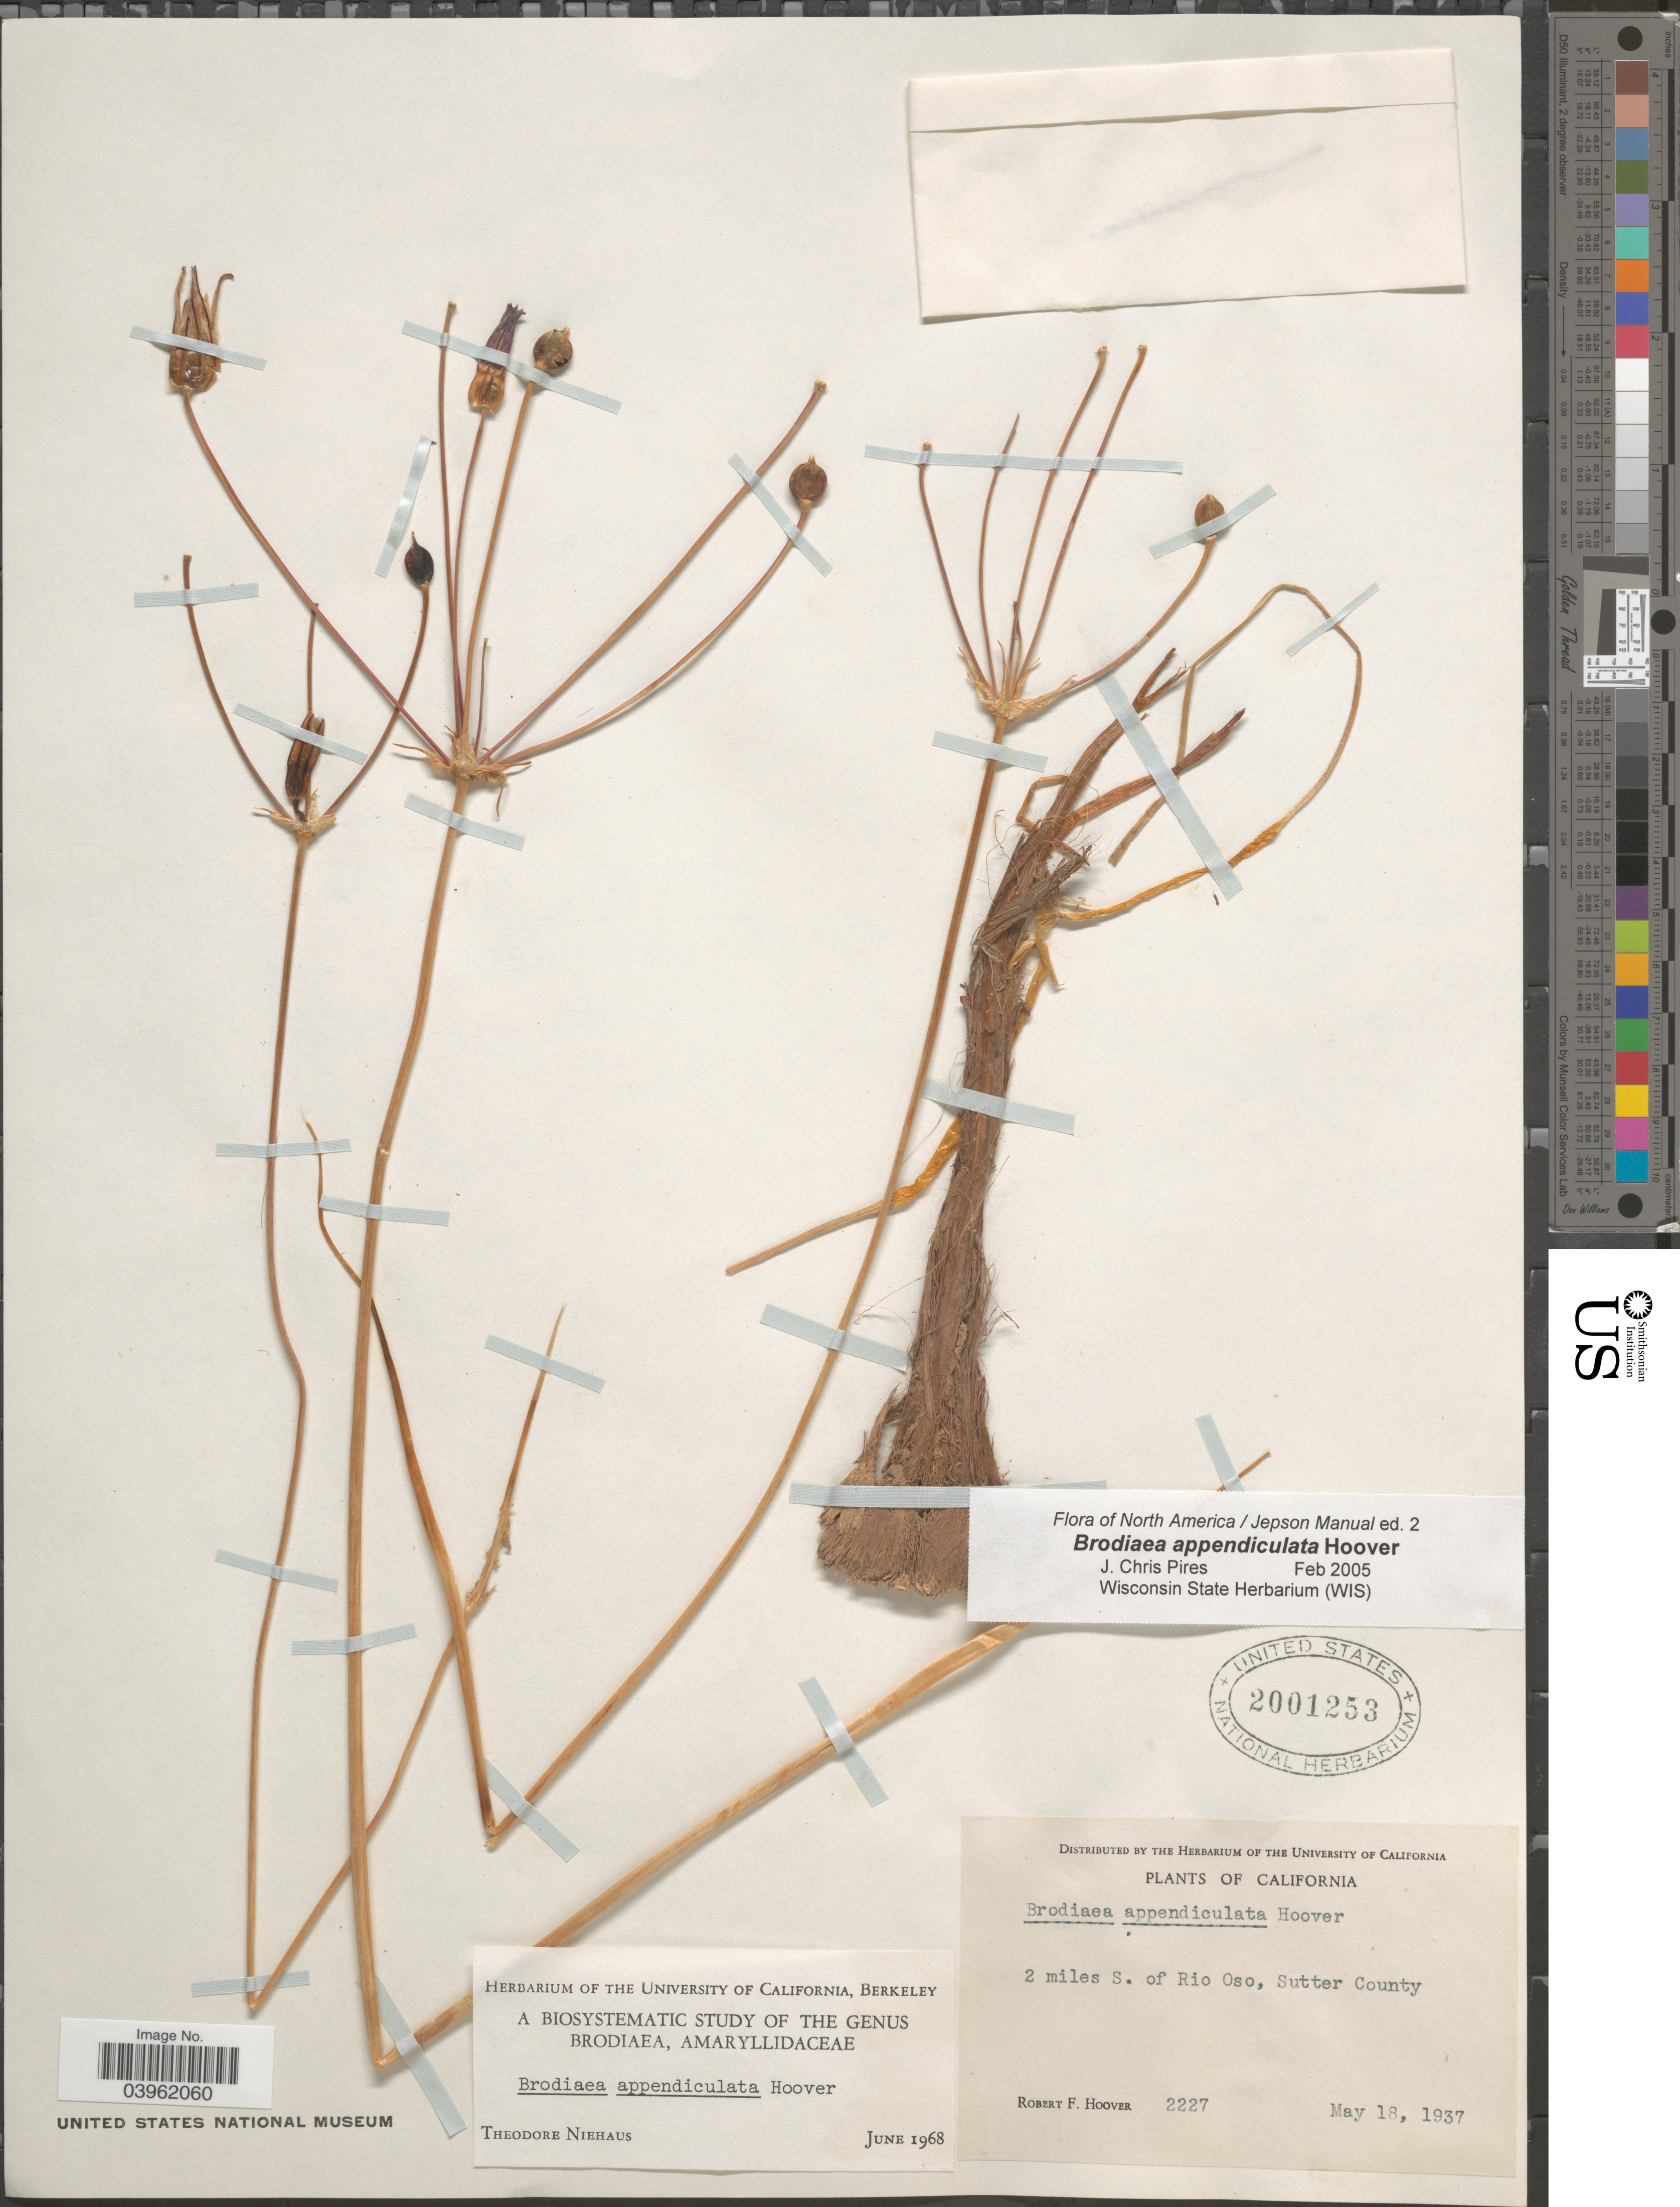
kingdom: Plantae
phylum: Tracheophyta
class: Liliopsida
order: Asparagales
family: Asparagaceae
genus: Brodiaea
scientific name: Brodiaea appendiculata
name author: Hoover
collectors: R. F. Hoover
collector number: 2227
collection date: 1937-05-18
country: United States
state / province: California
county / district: Sutter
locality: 2 miles S. of Rio Oso, Sutter County.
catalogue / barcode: US 2001253